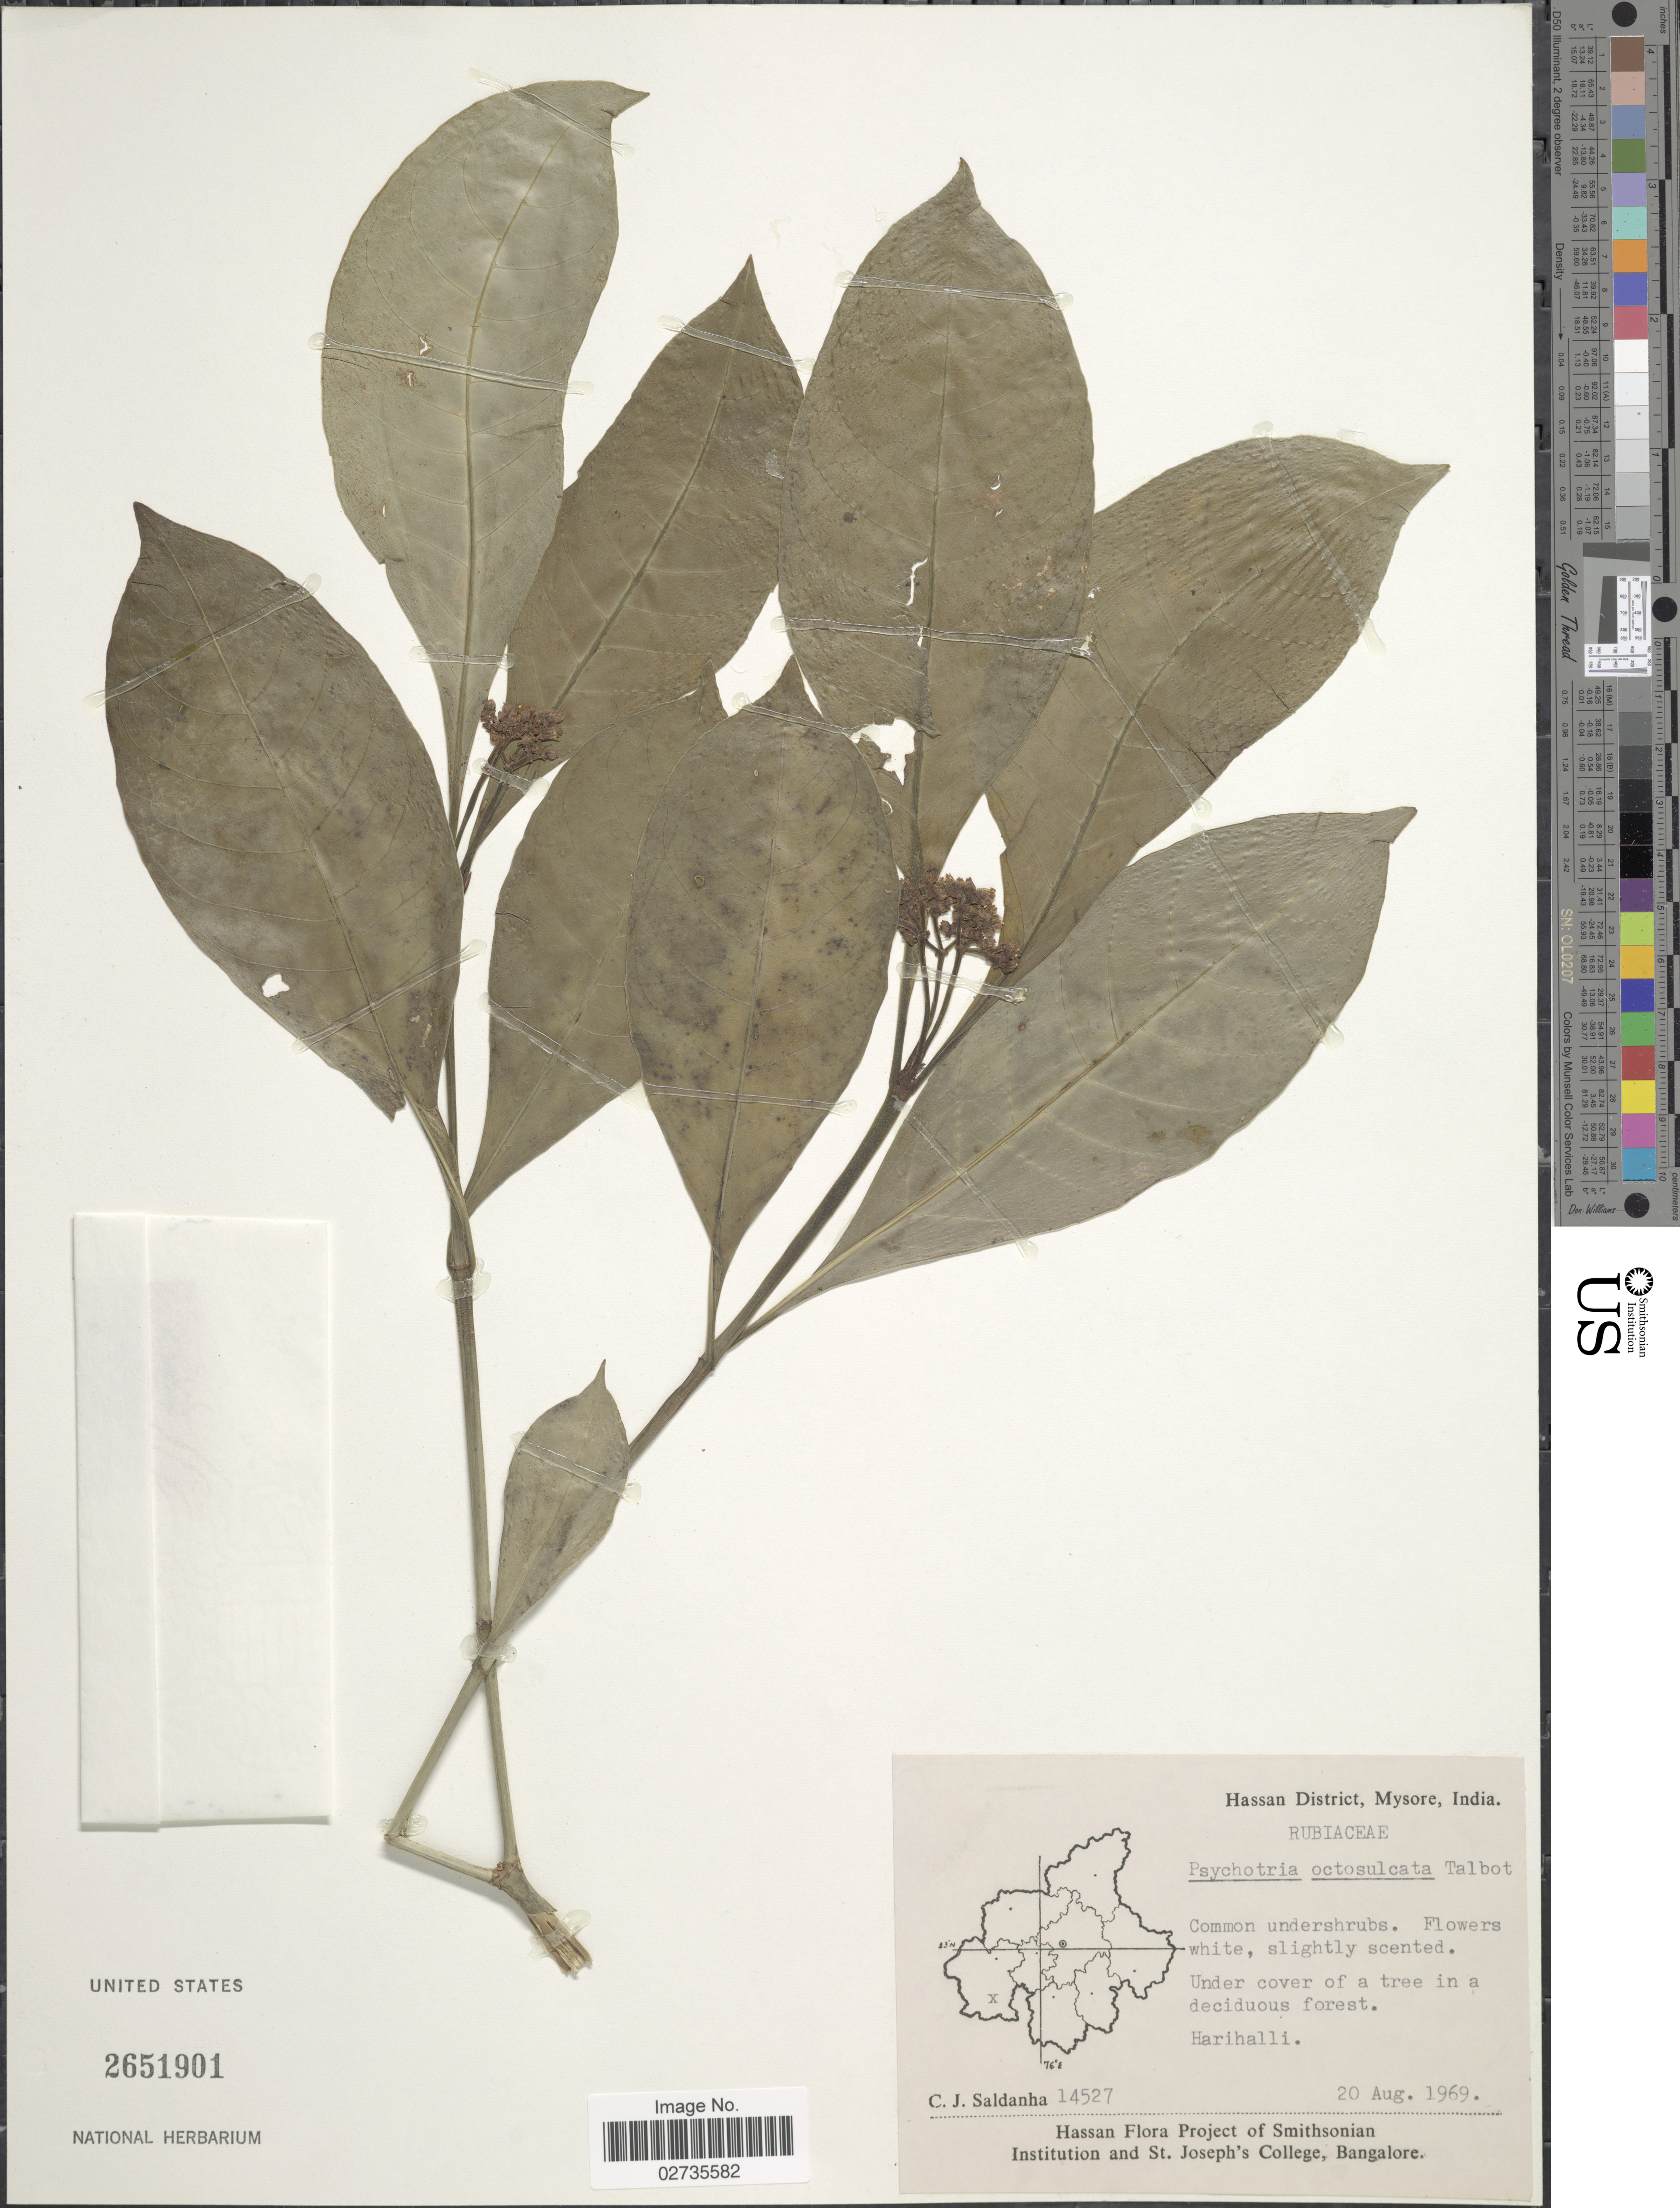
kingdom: Plantae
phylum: Tracheophyta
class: Magnoliopsida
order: Gentianales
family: Rubiaceae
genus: Psychotria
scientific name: Psychotria octosulcata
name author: Talbot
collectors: C. Saldanha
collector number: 14527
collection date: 1969-08-20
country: India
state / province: Karnataka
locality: Hassan District, Mysore District, Under cover of a tree in a deciduous forest. Harihalli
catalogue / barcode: US 2651901